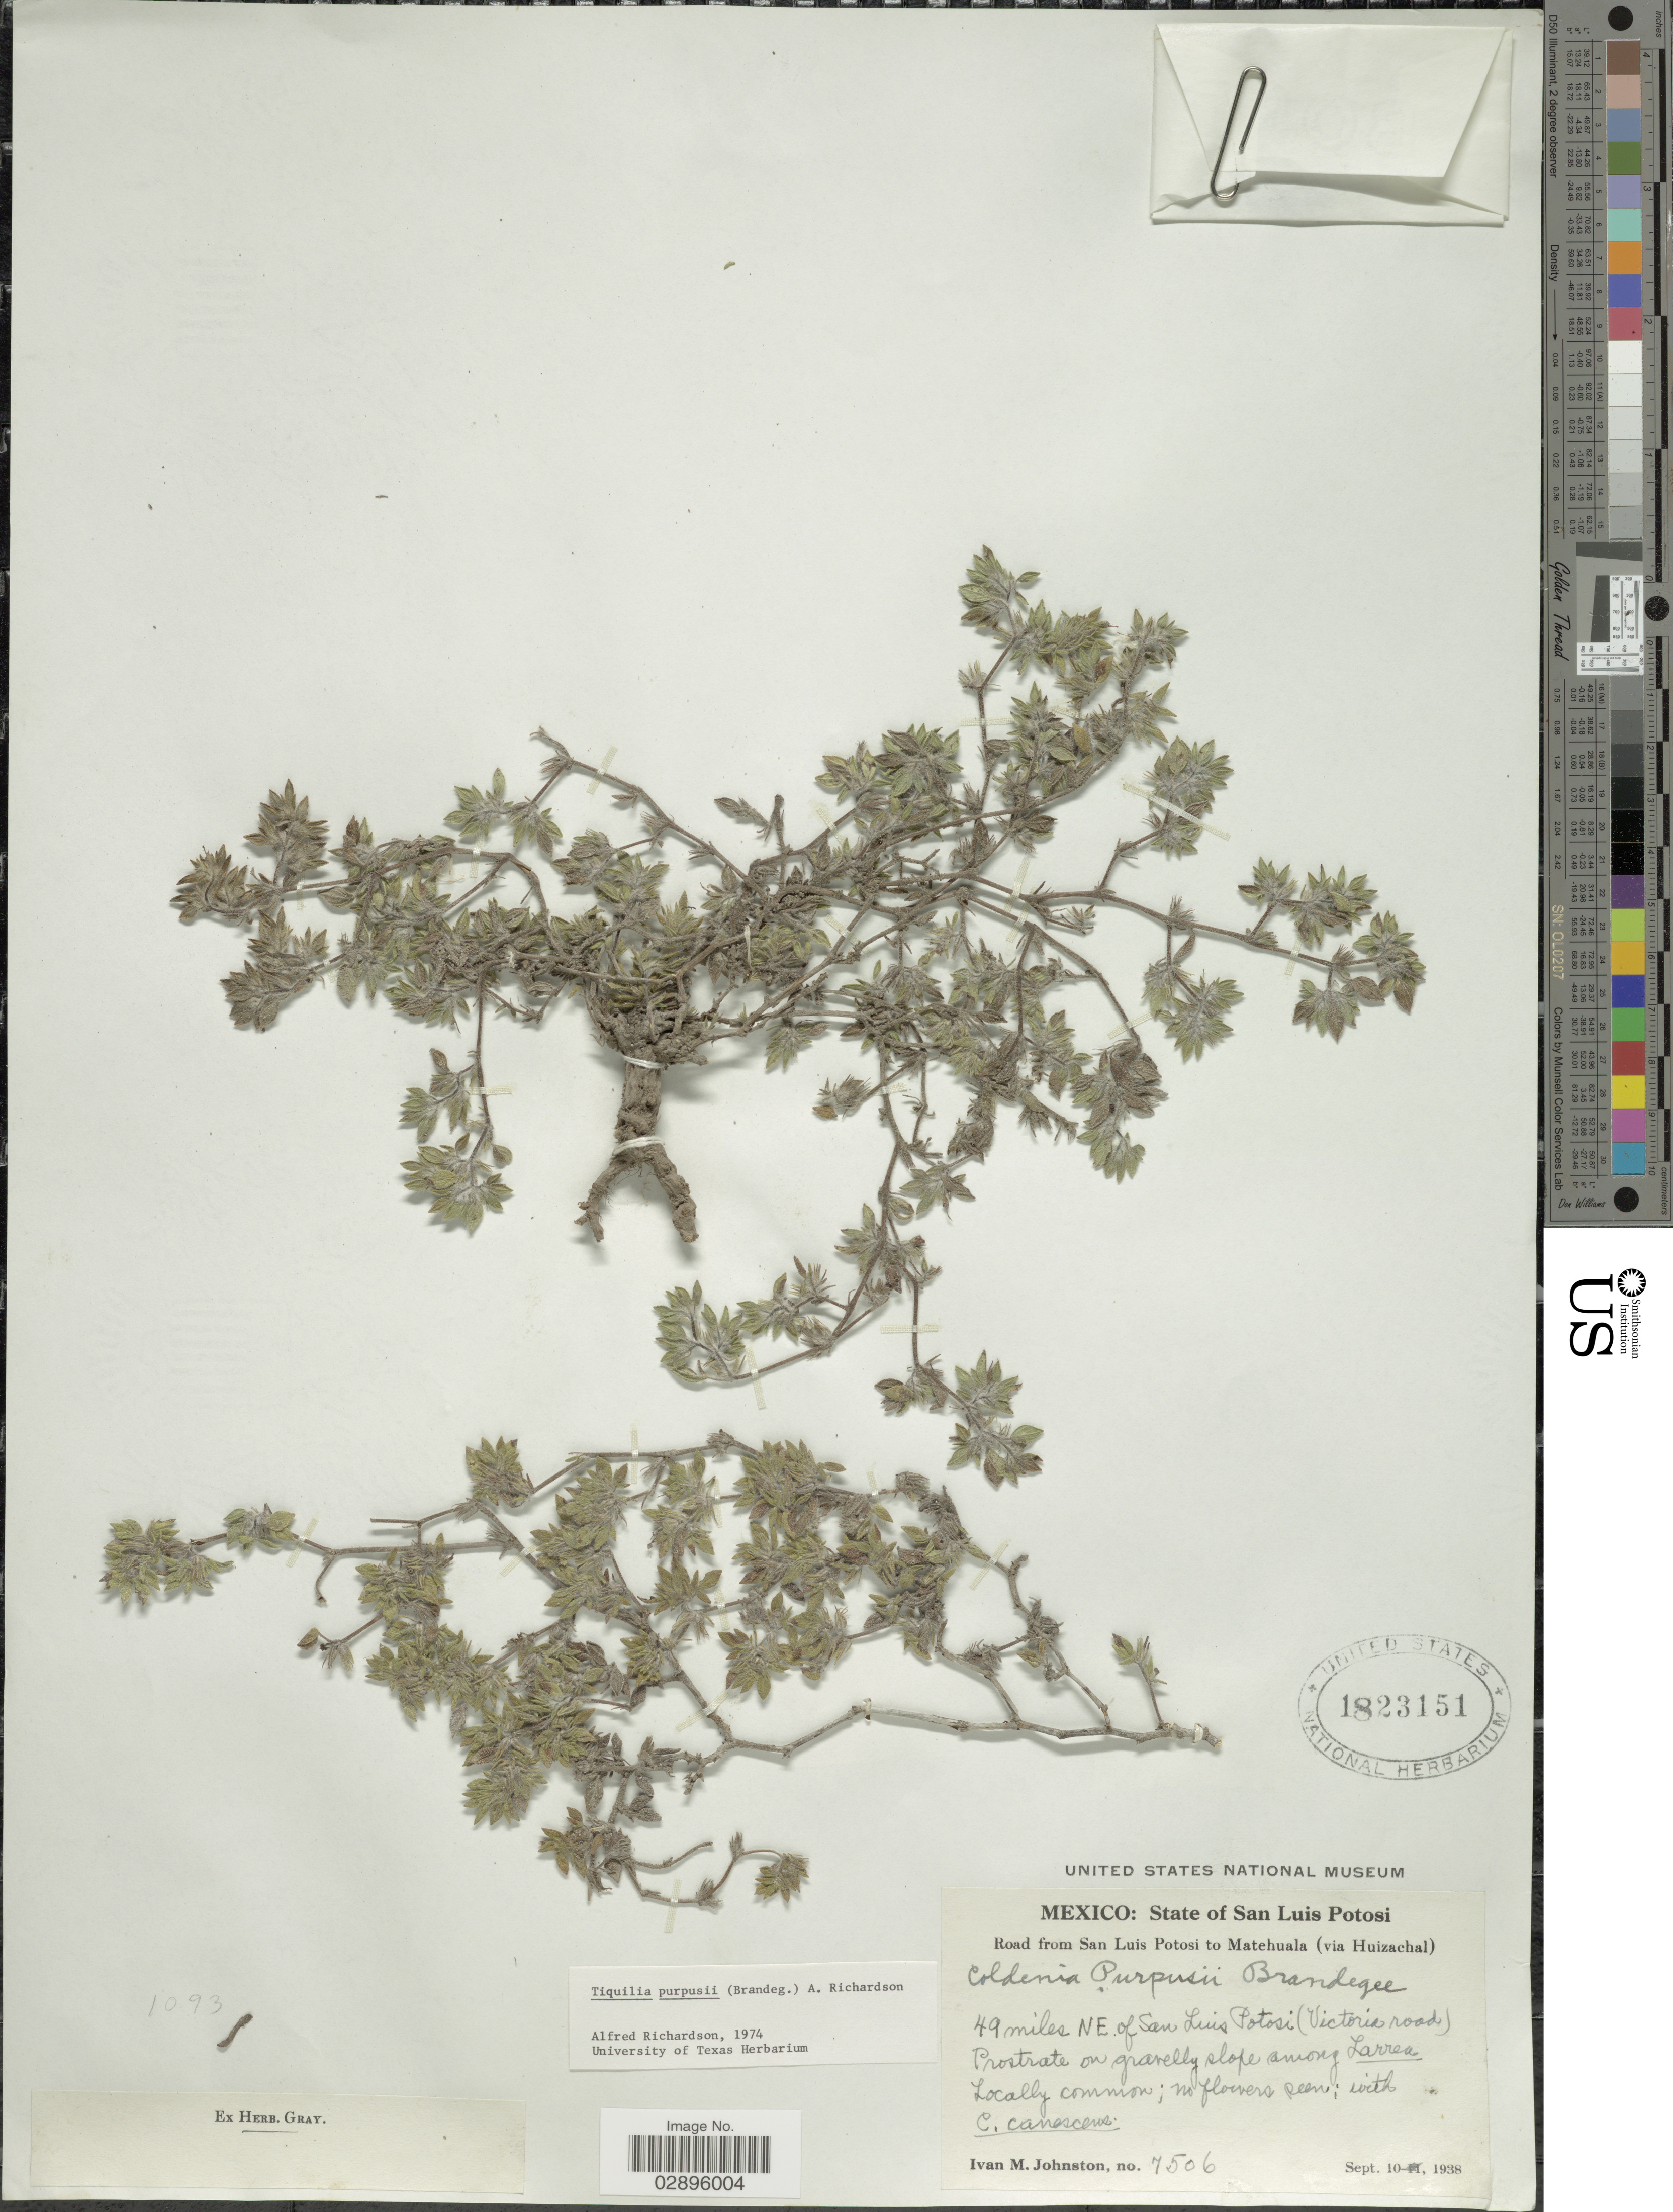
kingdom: Plantae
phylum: Tracheophyta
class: Magnoliopsida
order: Boraginales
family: Ehretiaceae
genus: Tiquilia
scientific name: Tiquilia purpusii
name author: (Brandegee) A.T. Richardson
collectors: I.M. Johnston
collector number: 7506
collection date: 1938-09-10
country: Mexico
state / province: San Luis Potosí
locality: Road from San Luis Potosí to Matehuala (via Huizachal). 49 miles NE of San Luis Potosí (Victoria road).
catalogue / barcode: US 1823151